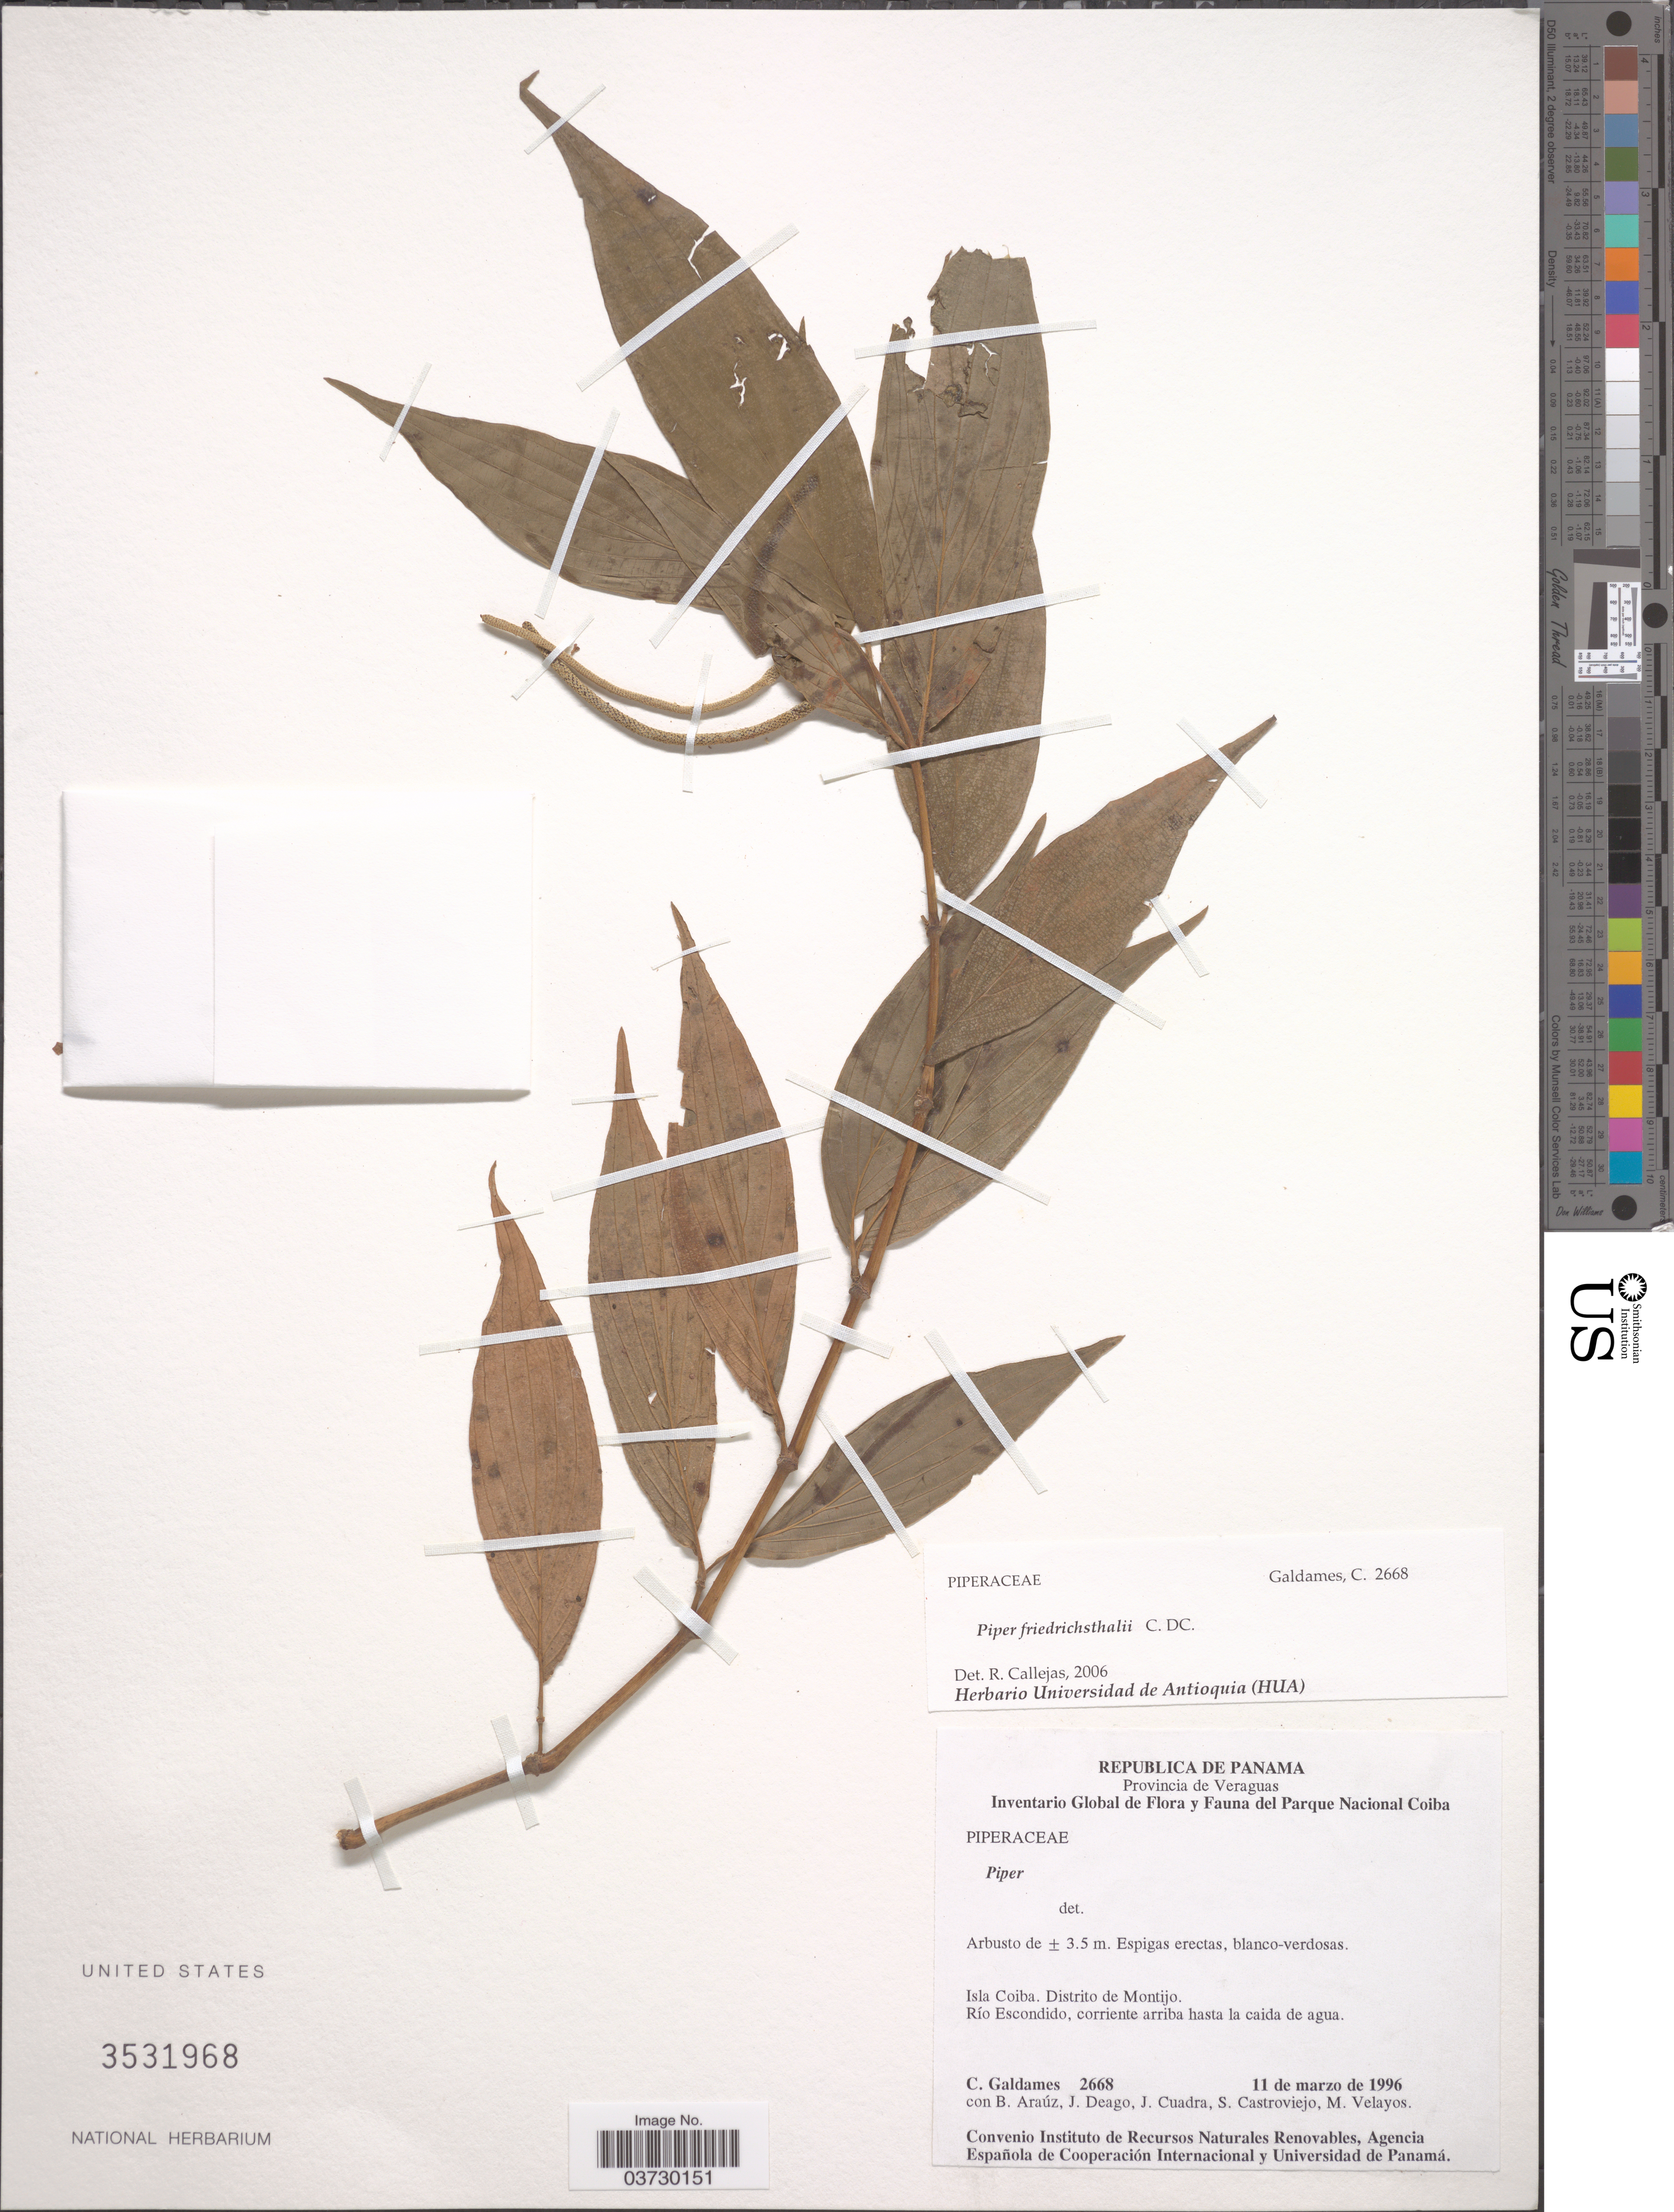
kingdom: Plantae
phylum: Tracheophyta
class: Magnoliopsida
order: Piperales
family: Piperaceae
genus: Piper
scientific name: Piper friedrichsthalii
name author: C. DC.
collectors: C. Galdames, B. Araúz, J. Deago, J. Cuadra & et al.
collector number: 2668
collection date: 1996-03-11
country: Panama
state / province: Veraguas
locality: Isla Coiba. Distrito de Montijo. Río Escondido, corriente arriba hasta la caida de agua.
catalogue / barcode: US 3531968